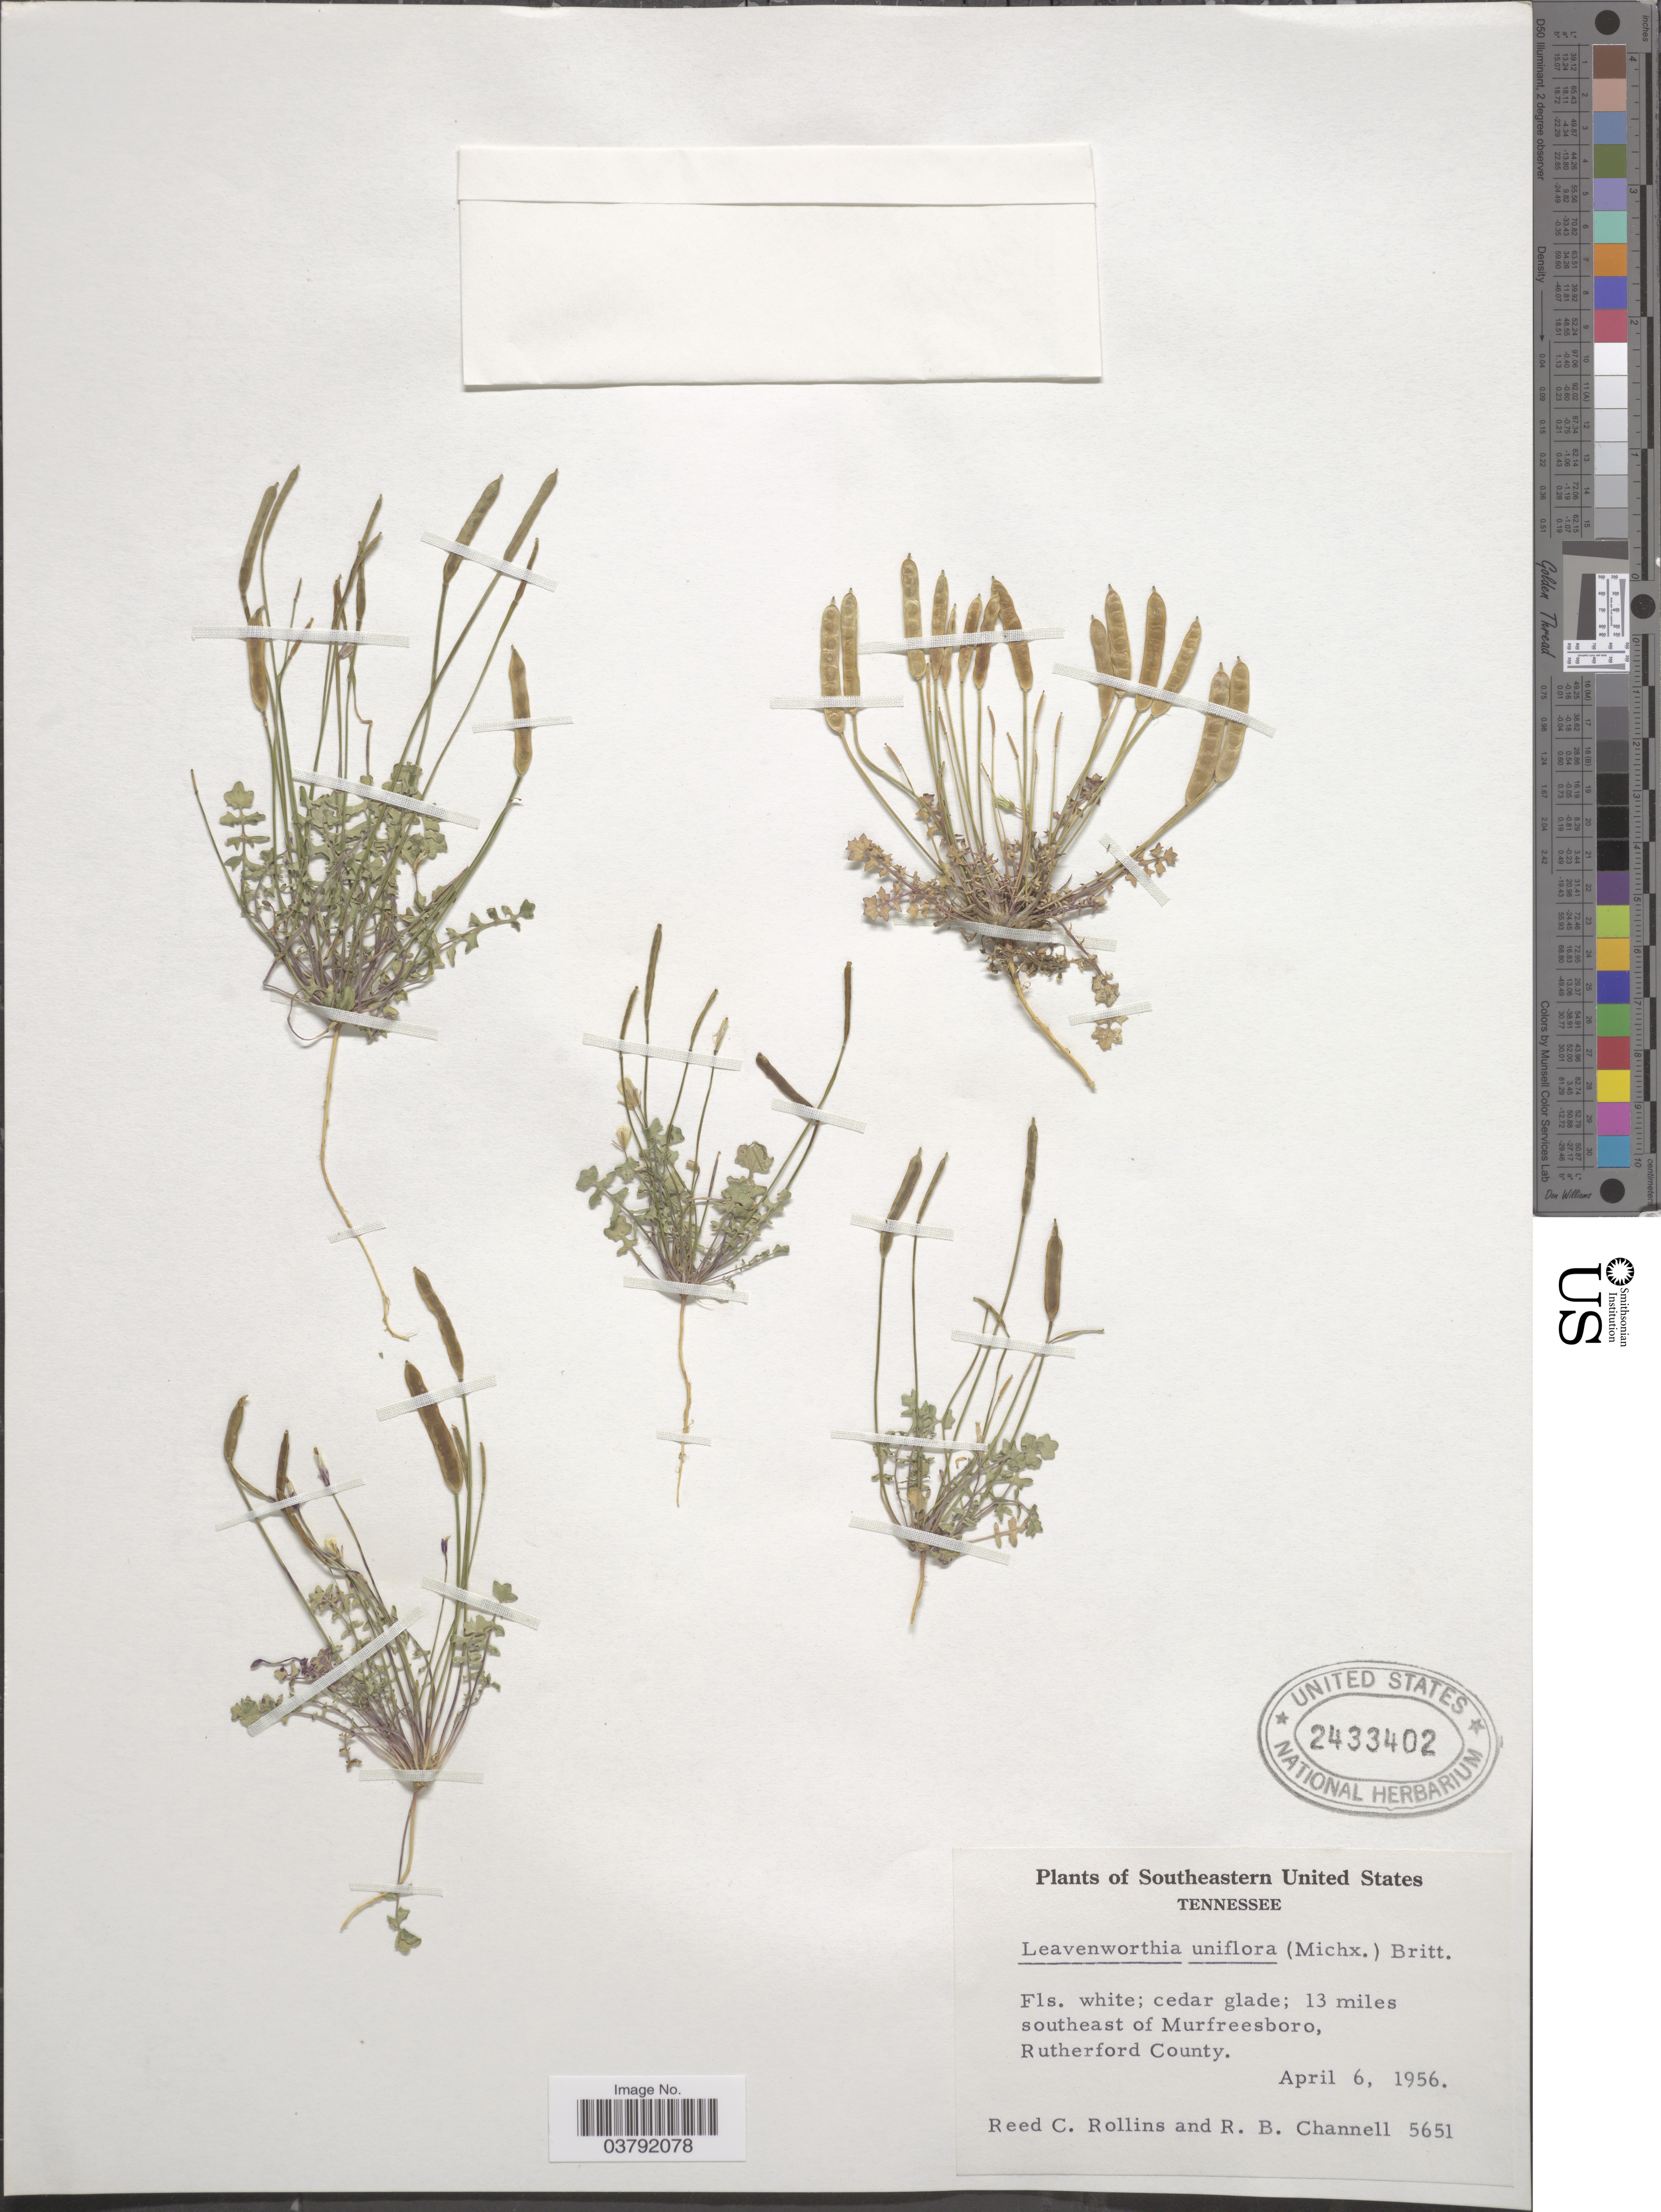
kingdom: Plantae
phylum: Tracheophyta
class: Magnoliopsida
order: Brassicales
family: Brassicaceae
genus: Leavenworthia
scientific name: Leavenworthia uniflora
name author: (Michx.) Britton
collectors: R. C. Rollins & R. B. Channell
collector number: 5651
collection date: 1956-04-06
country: United States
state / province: Tennessee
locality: Southeastern United States. 13 miles southeast of Murfreesboro, Rutherford County.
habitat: cedar glade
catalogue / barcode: US 2433402